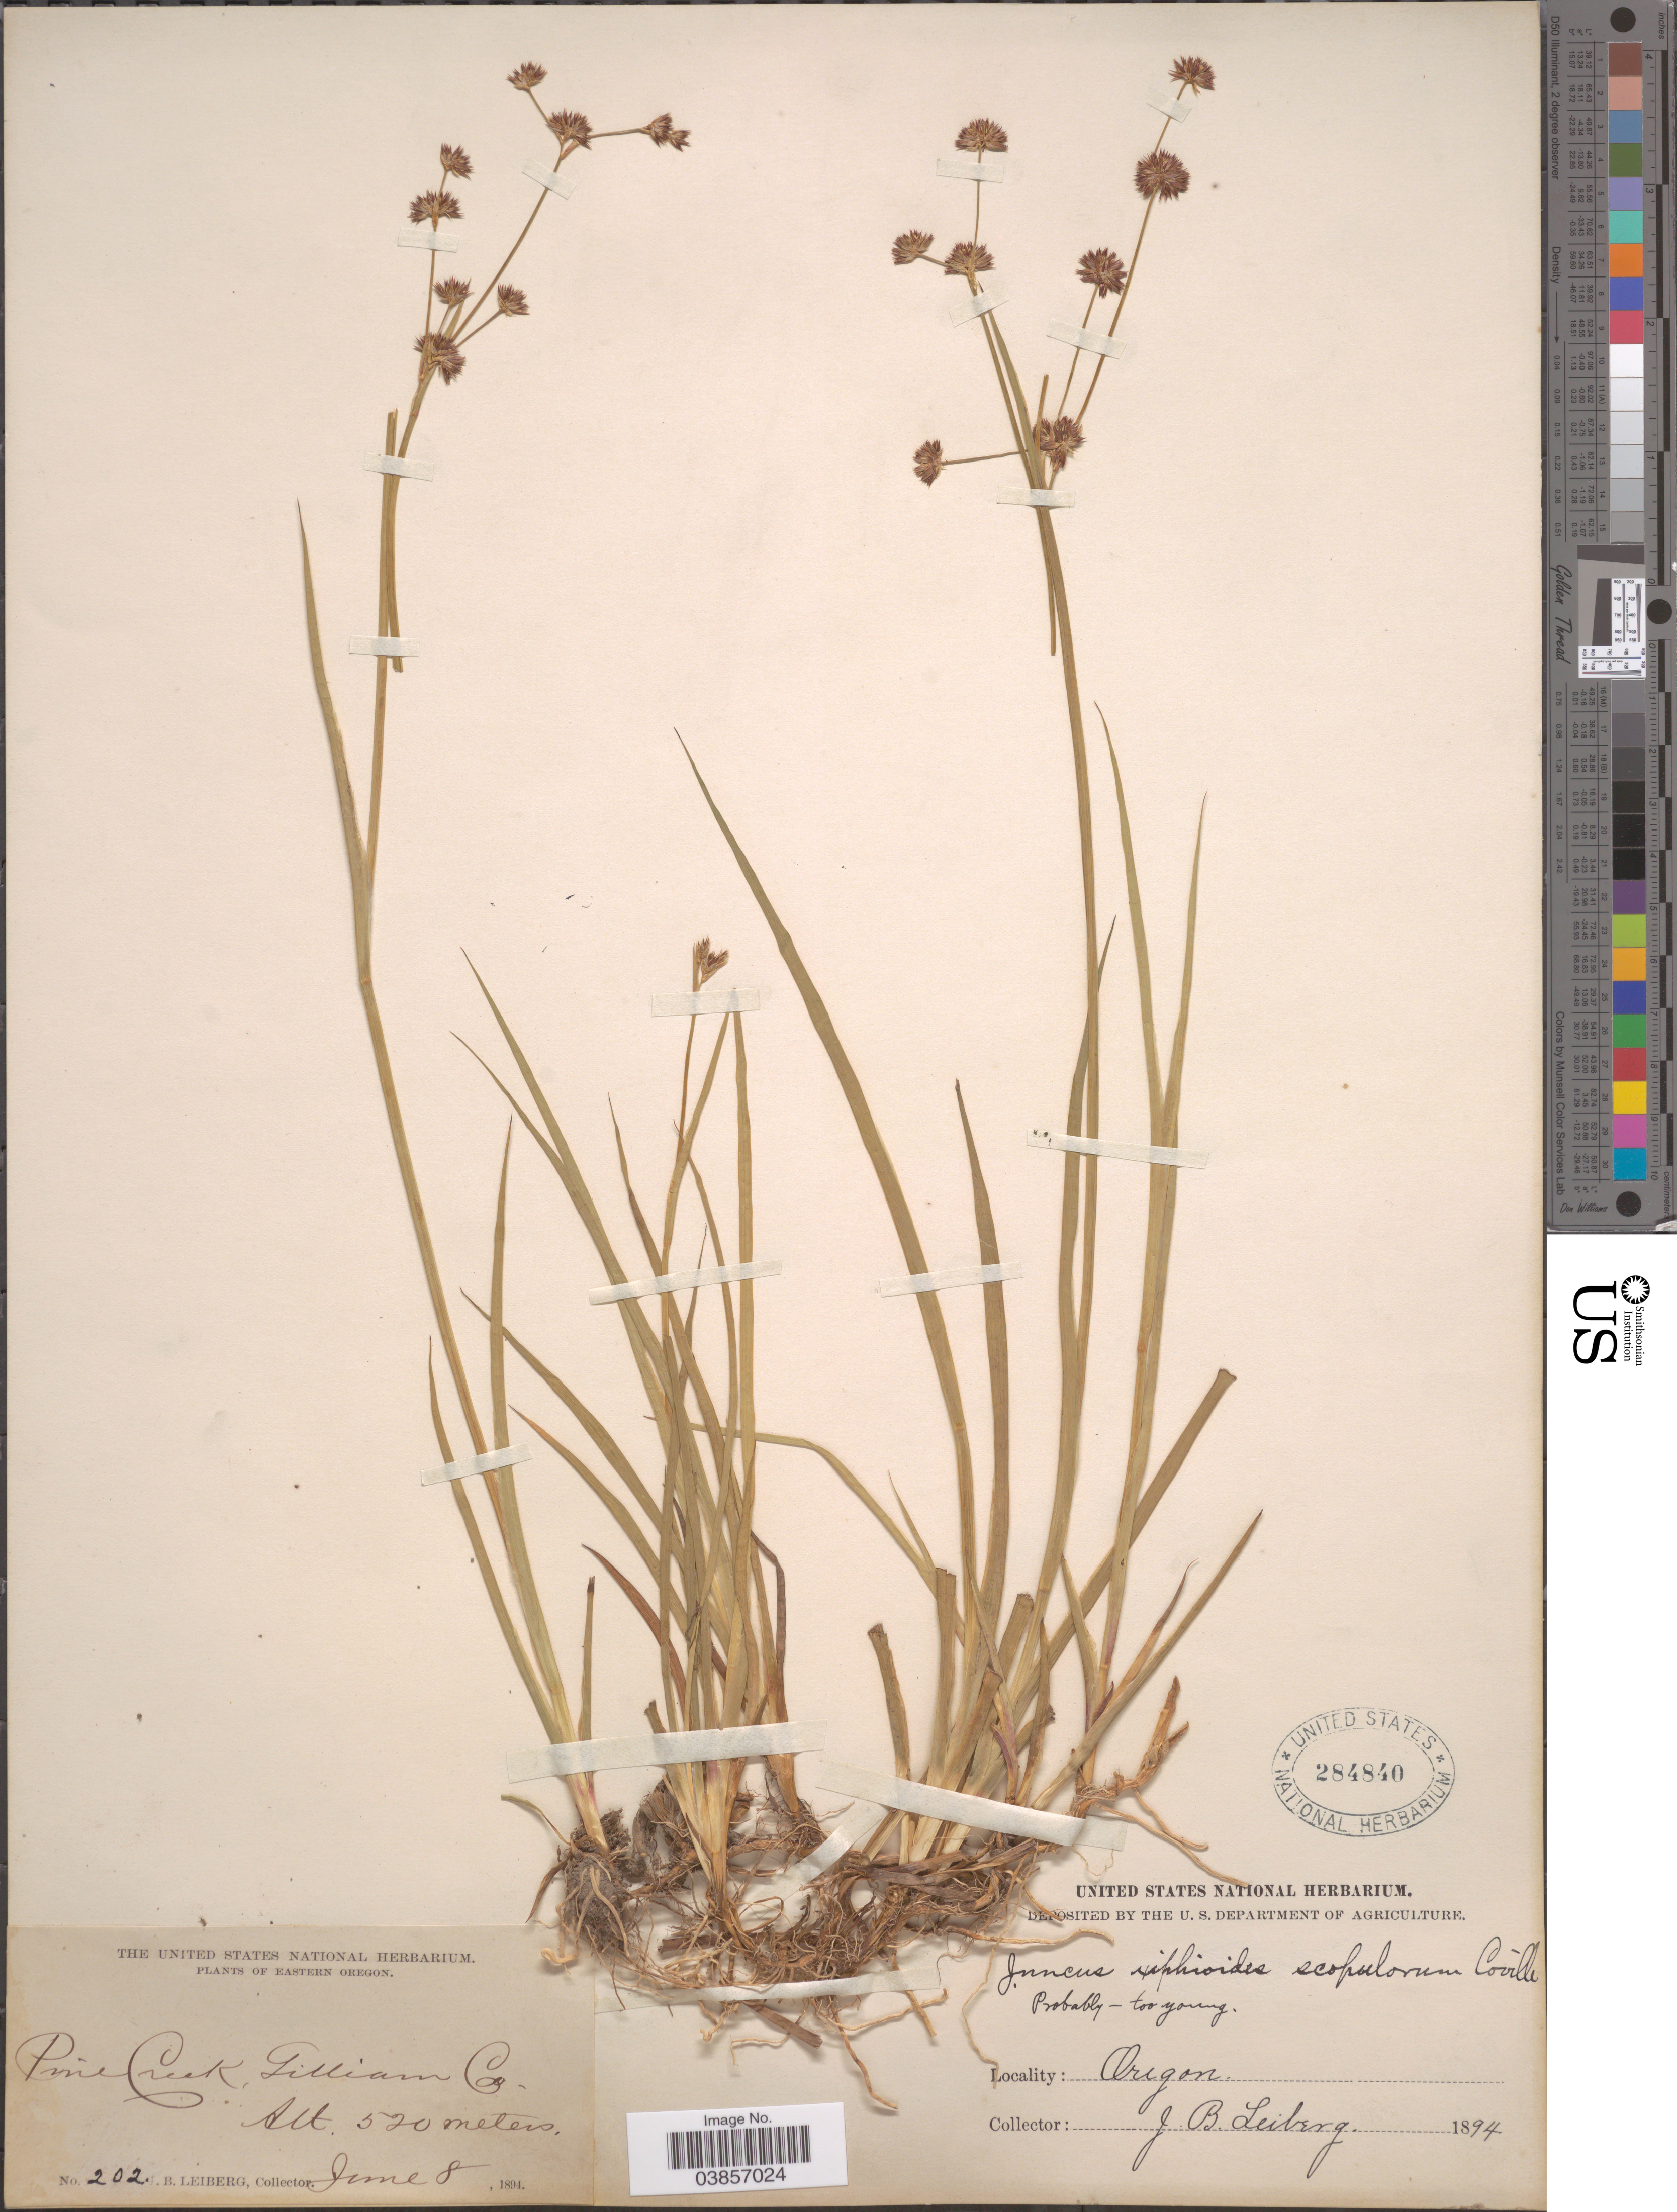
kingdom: Plantae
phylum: Tracheophyta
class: Liliopsida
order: Poales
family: Juncaceae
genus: Juncus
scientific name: Juncus saximontanus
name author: A. Nelson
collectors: J. B. Leiberg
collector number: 202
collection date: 1894-06-08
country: United States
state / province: Oregon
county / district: Wheeler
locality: Eastern Oregon. Pine Creek, Gilliam Co.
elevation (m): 520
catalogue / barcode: US 284840